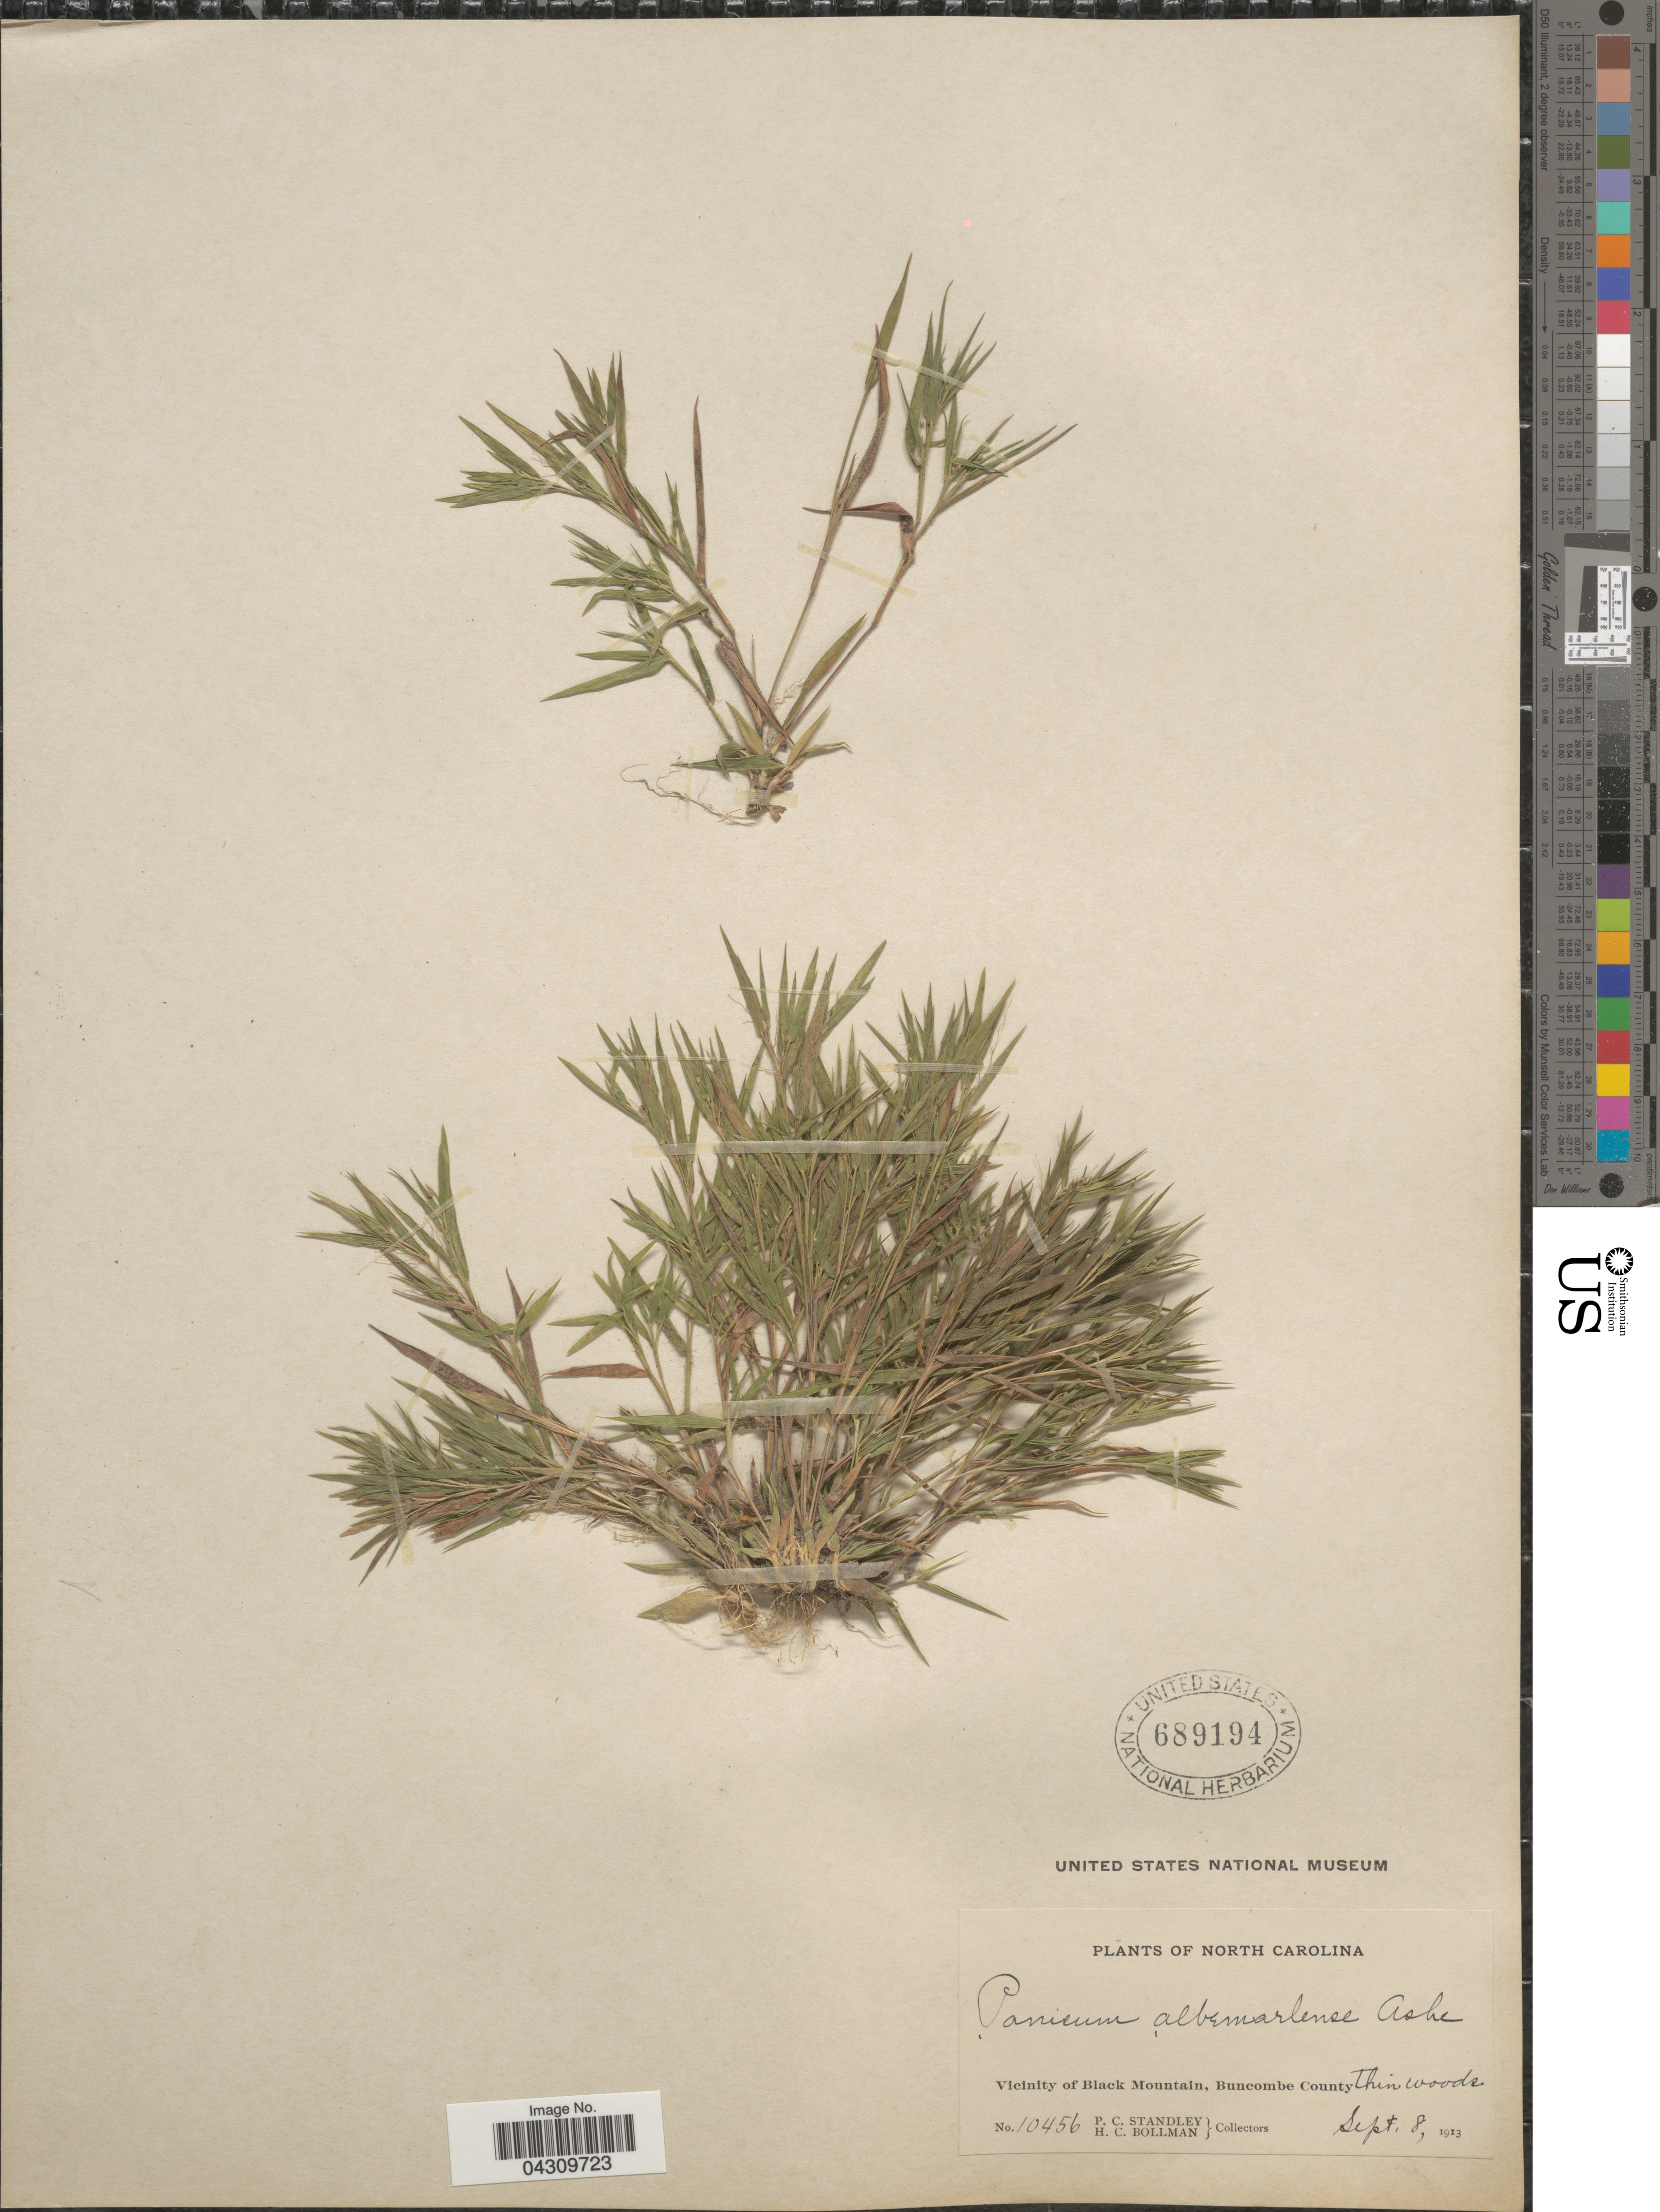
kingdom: Plantae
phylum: Tracheophyta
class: Liliopsida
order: Poales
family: Poaceae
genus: Dichanthelium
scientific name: Dichanthelium acuminatum var. acuminatum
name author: (Sw.) Gould & C.A. Clark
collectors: P. C. Standley & H. C. Bollman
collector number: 10456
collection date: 1913-09-08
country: United States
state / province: North Carolina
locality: Vicinity of Black Mountain, Buncombe County.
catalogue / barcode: US 689194